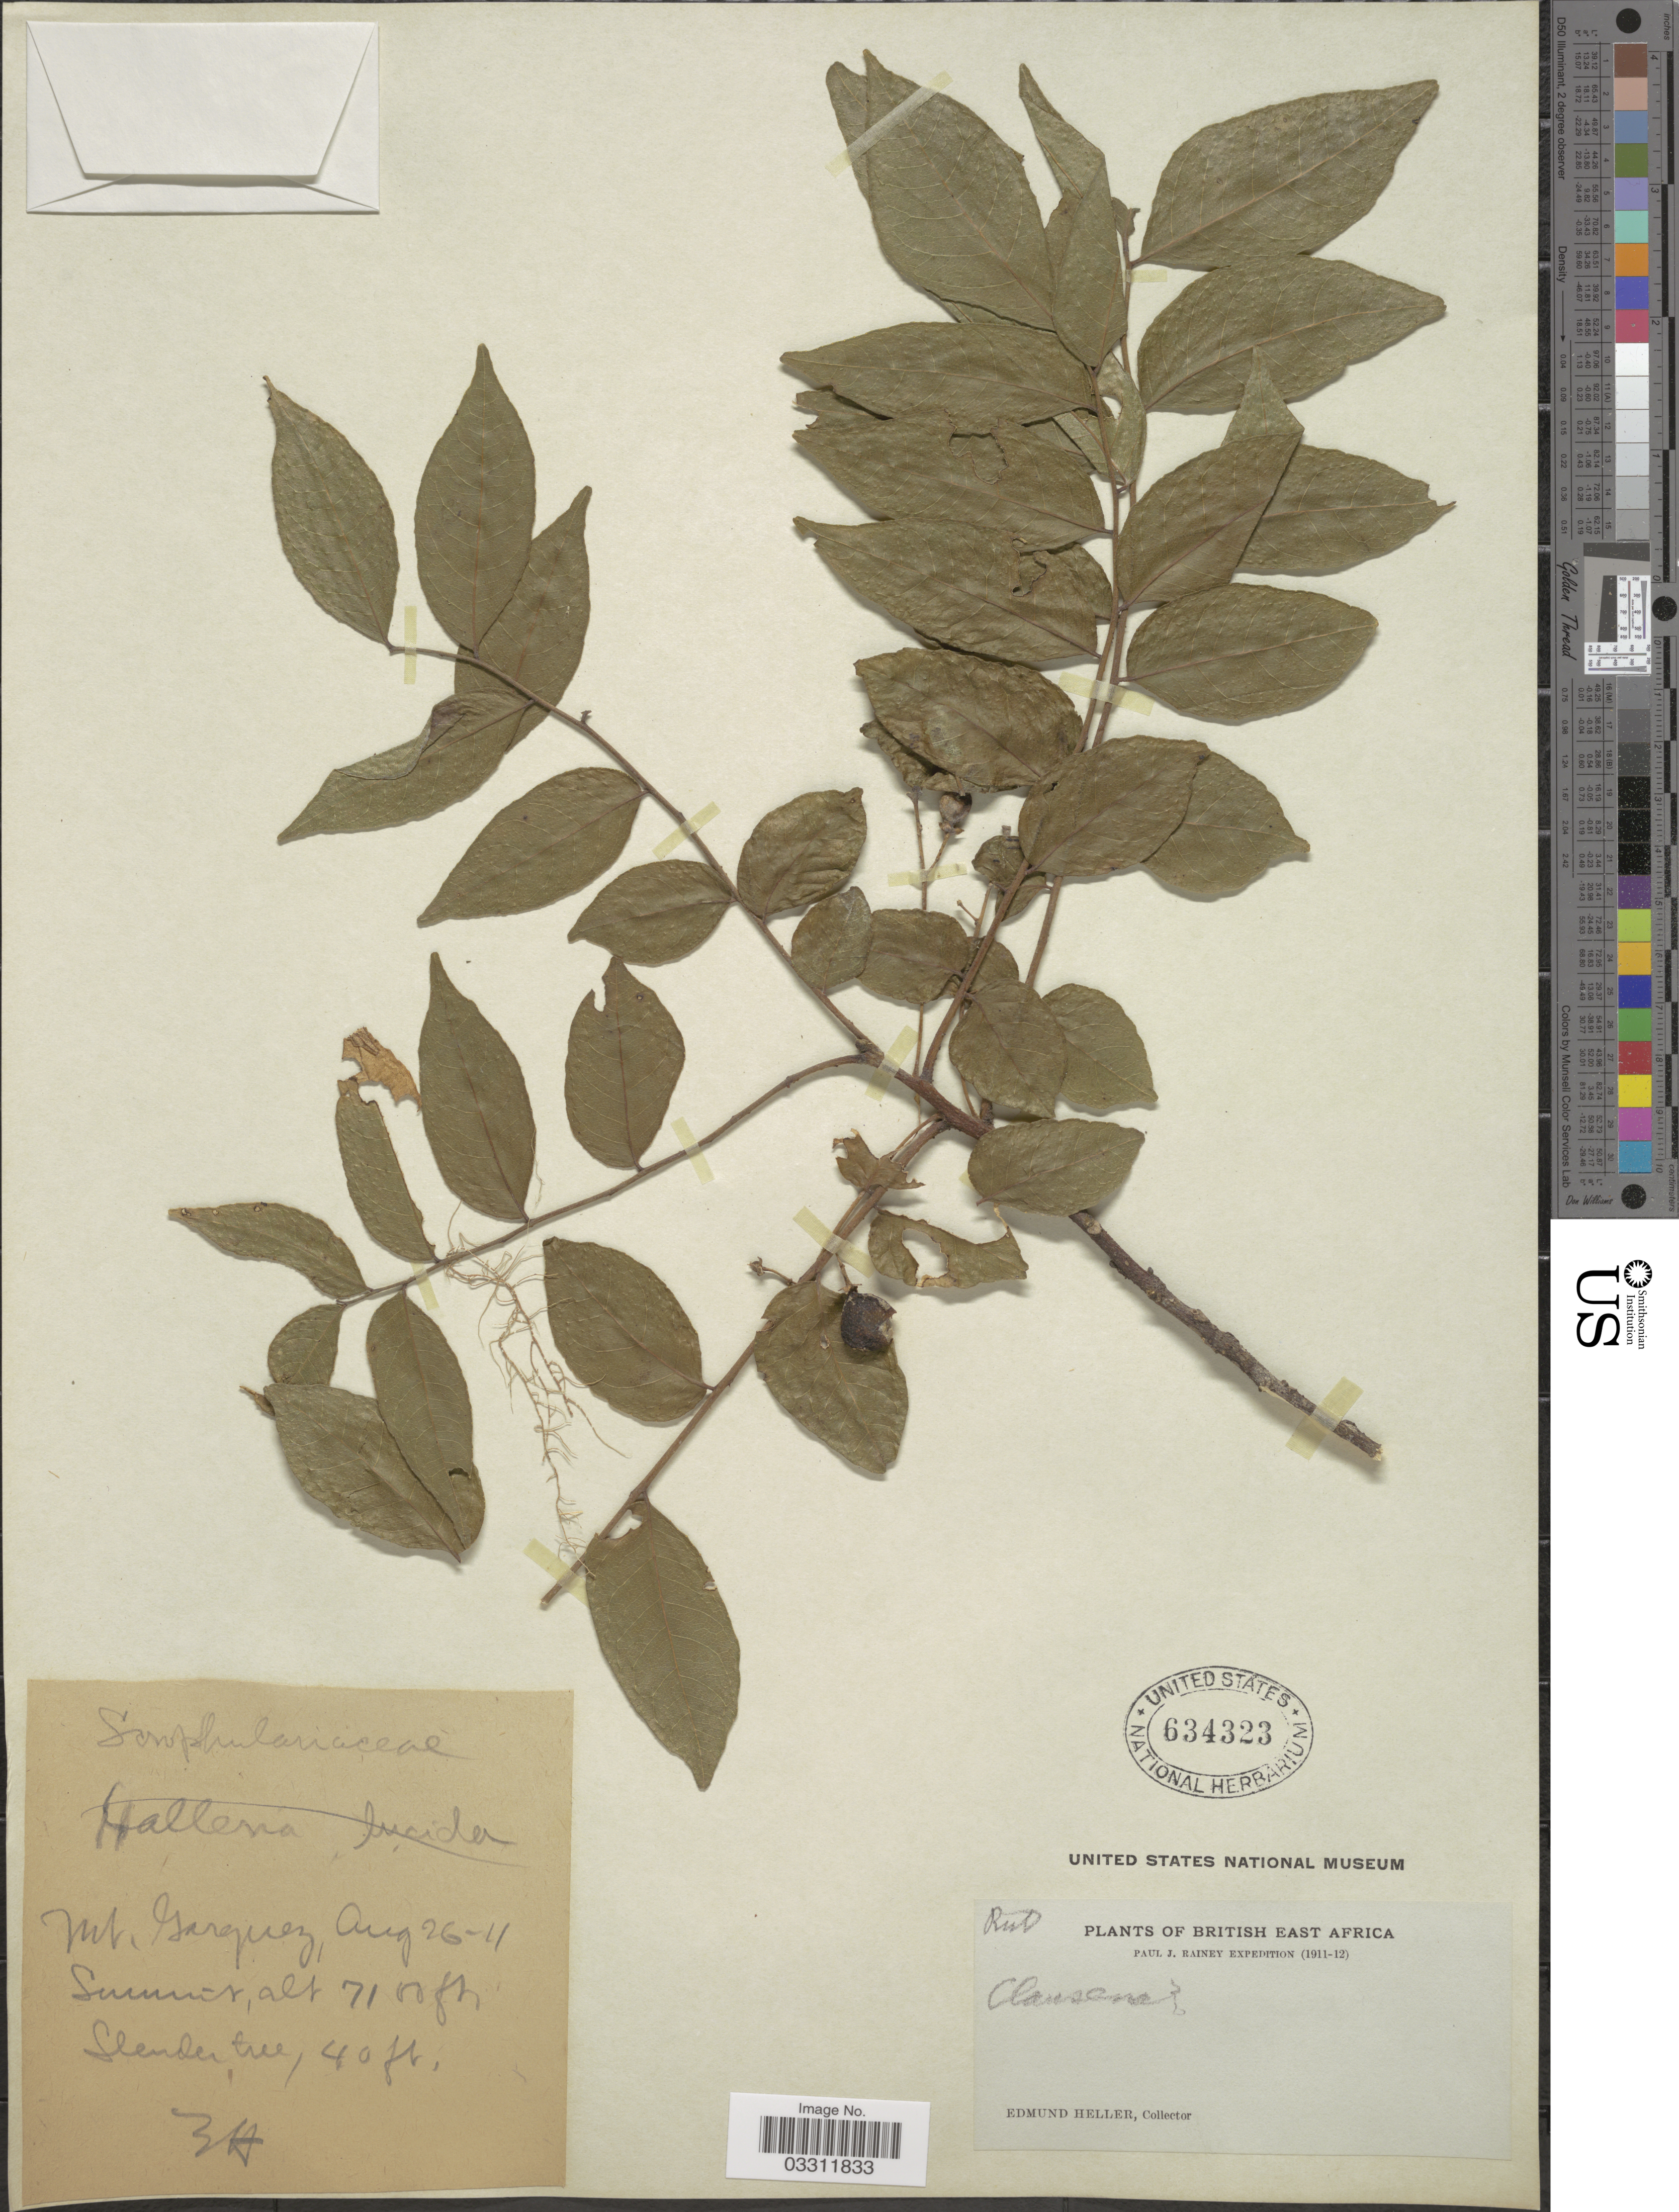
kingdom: Plantae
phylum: Tracheophyta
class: Magnoliopsida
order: Sapindales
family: Rutaceae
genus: Clausena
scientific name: Clausena sp.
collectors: E. Heller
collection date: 1911-08-26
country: Kenya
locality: British East Africa. Mt. Garguez. Summit.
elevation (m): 2164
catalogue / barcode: US 634323